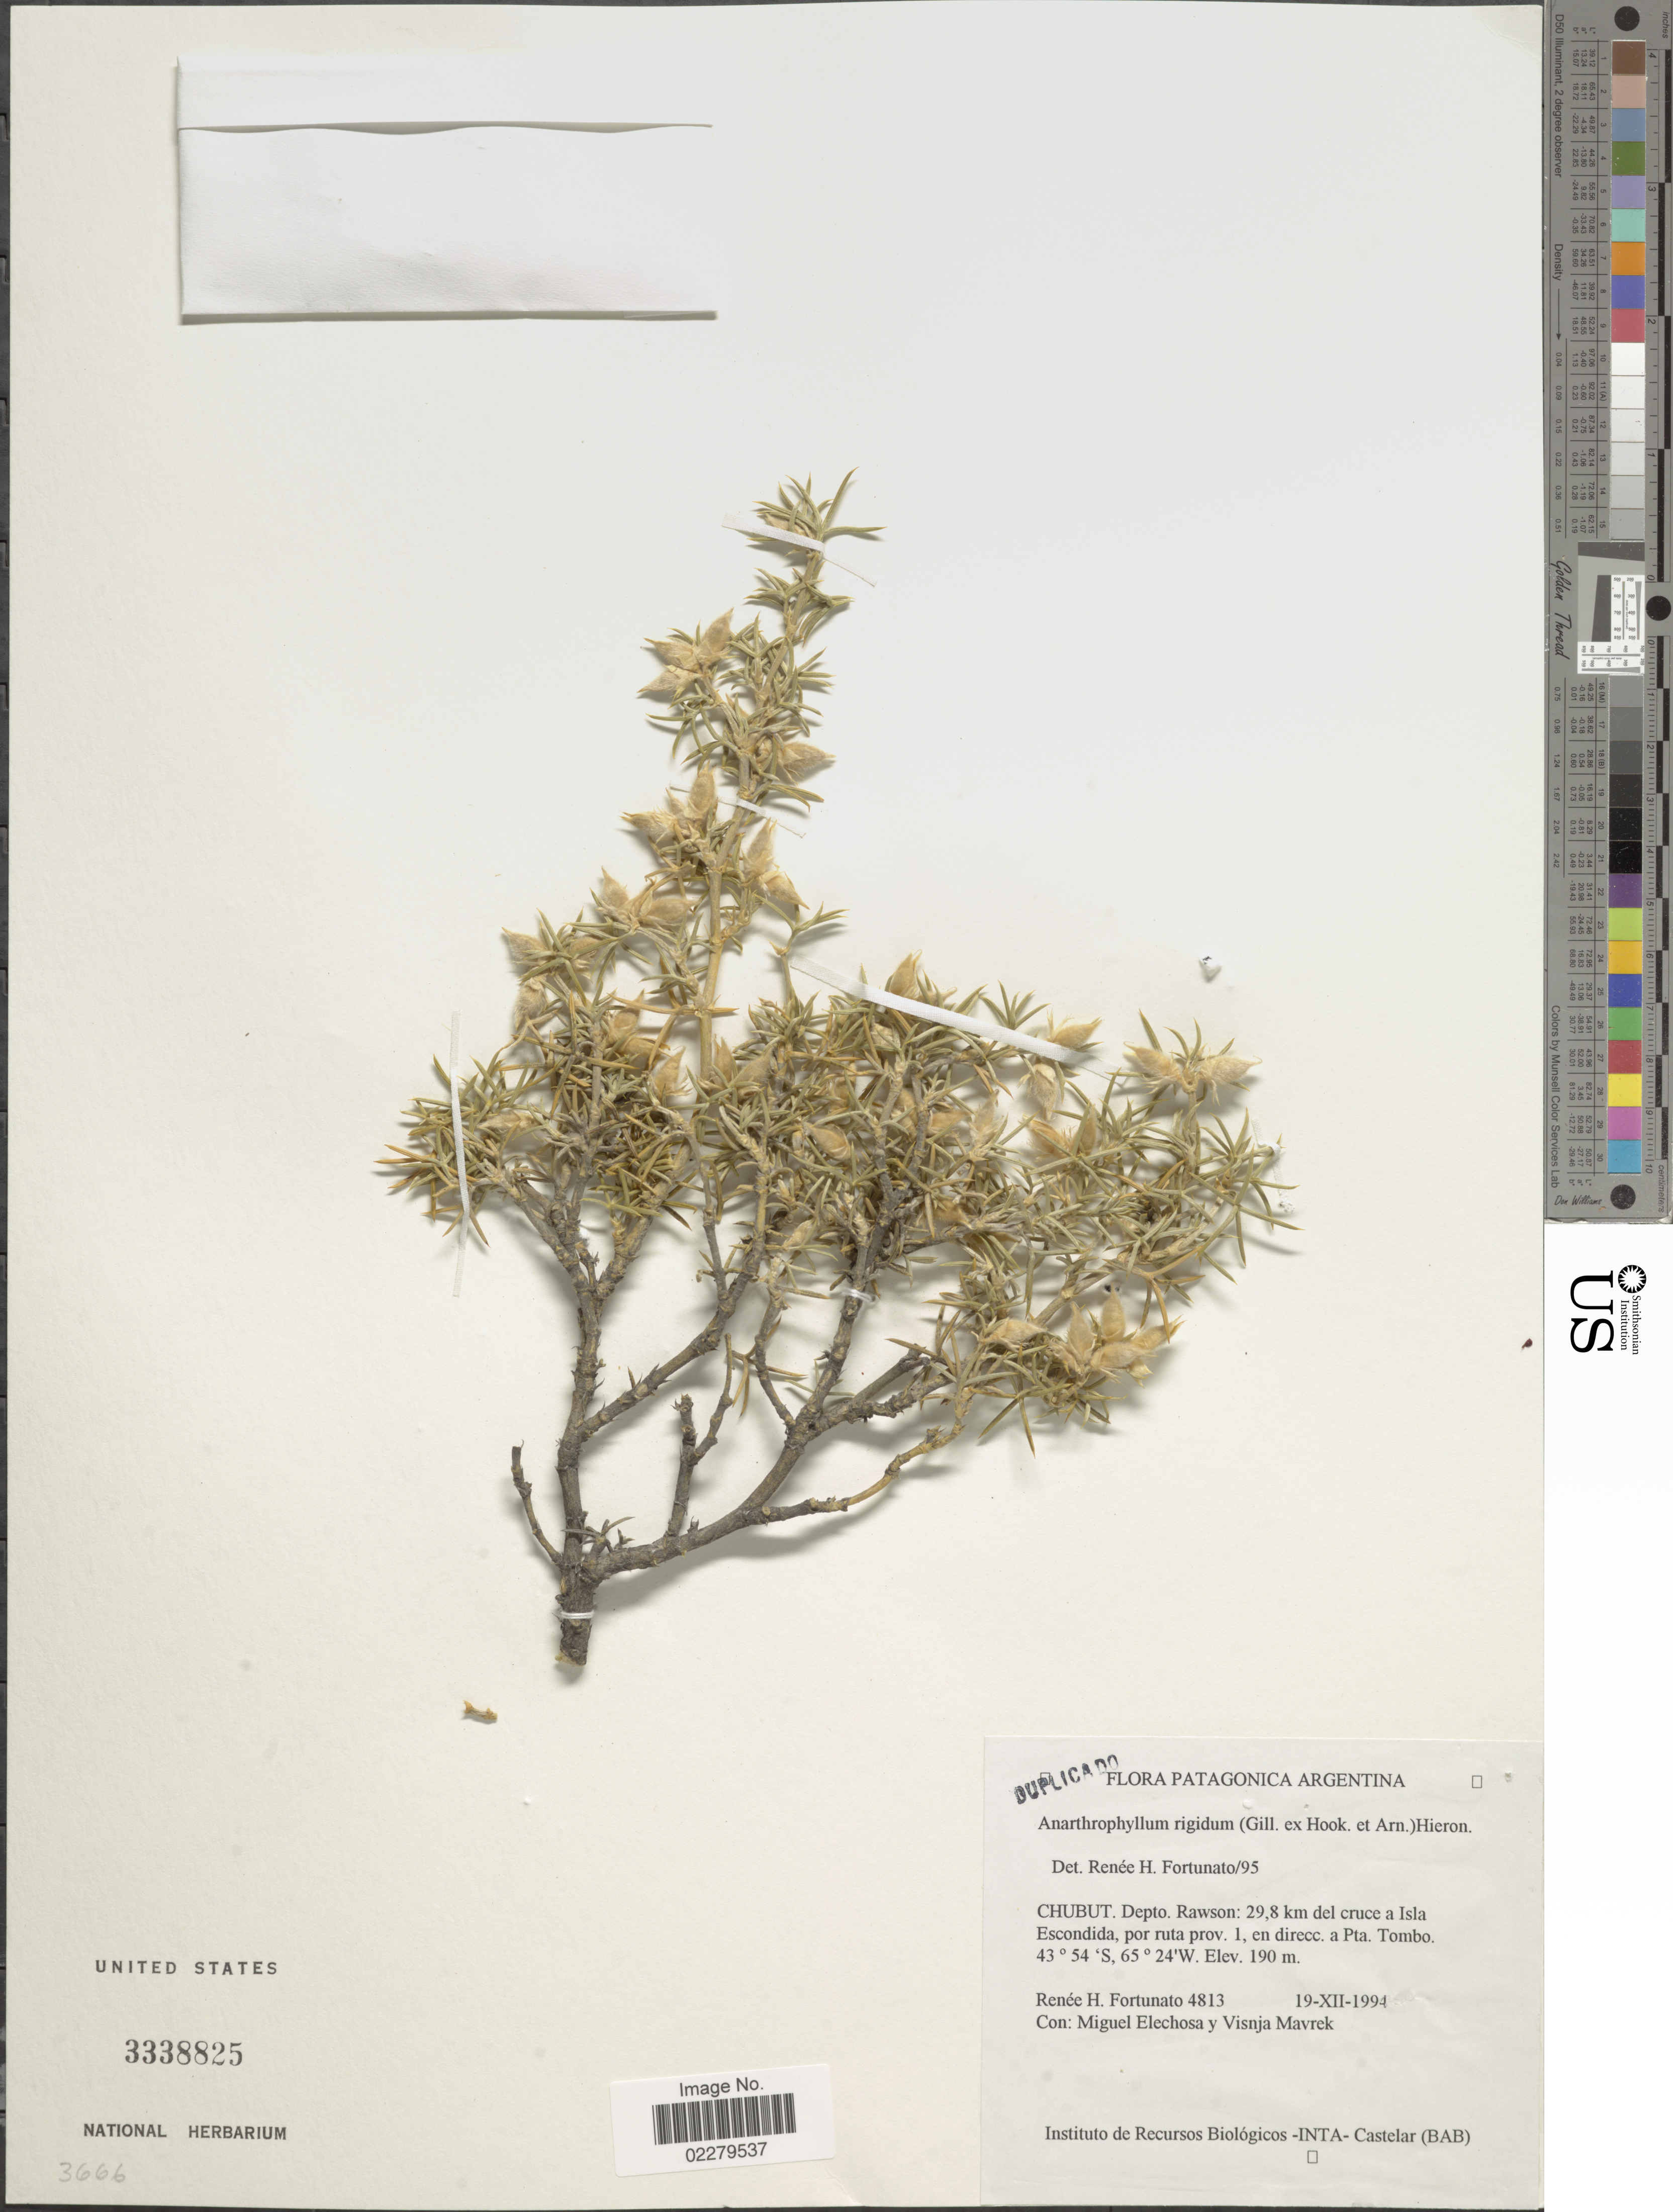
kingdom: Plantae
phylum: Tracheophyta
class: Magnoliopsida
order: Fabales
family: Fabaceae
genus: Anarthrophyllum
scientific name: Anarthrophyllum rigidum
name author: (Hook. & Arn.) Hieron.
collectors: R. H. Fortunato, M. Elechosa & V. Mavrek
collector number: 4813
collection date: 1994-12-19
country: Argentina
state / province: Chubut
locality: Depto. Rawson: 29.8 km del cruce a Isla Escondida por ruta prov. 1, en direcc. a Pta. Tombo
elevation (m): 190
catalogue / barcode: US 3338825